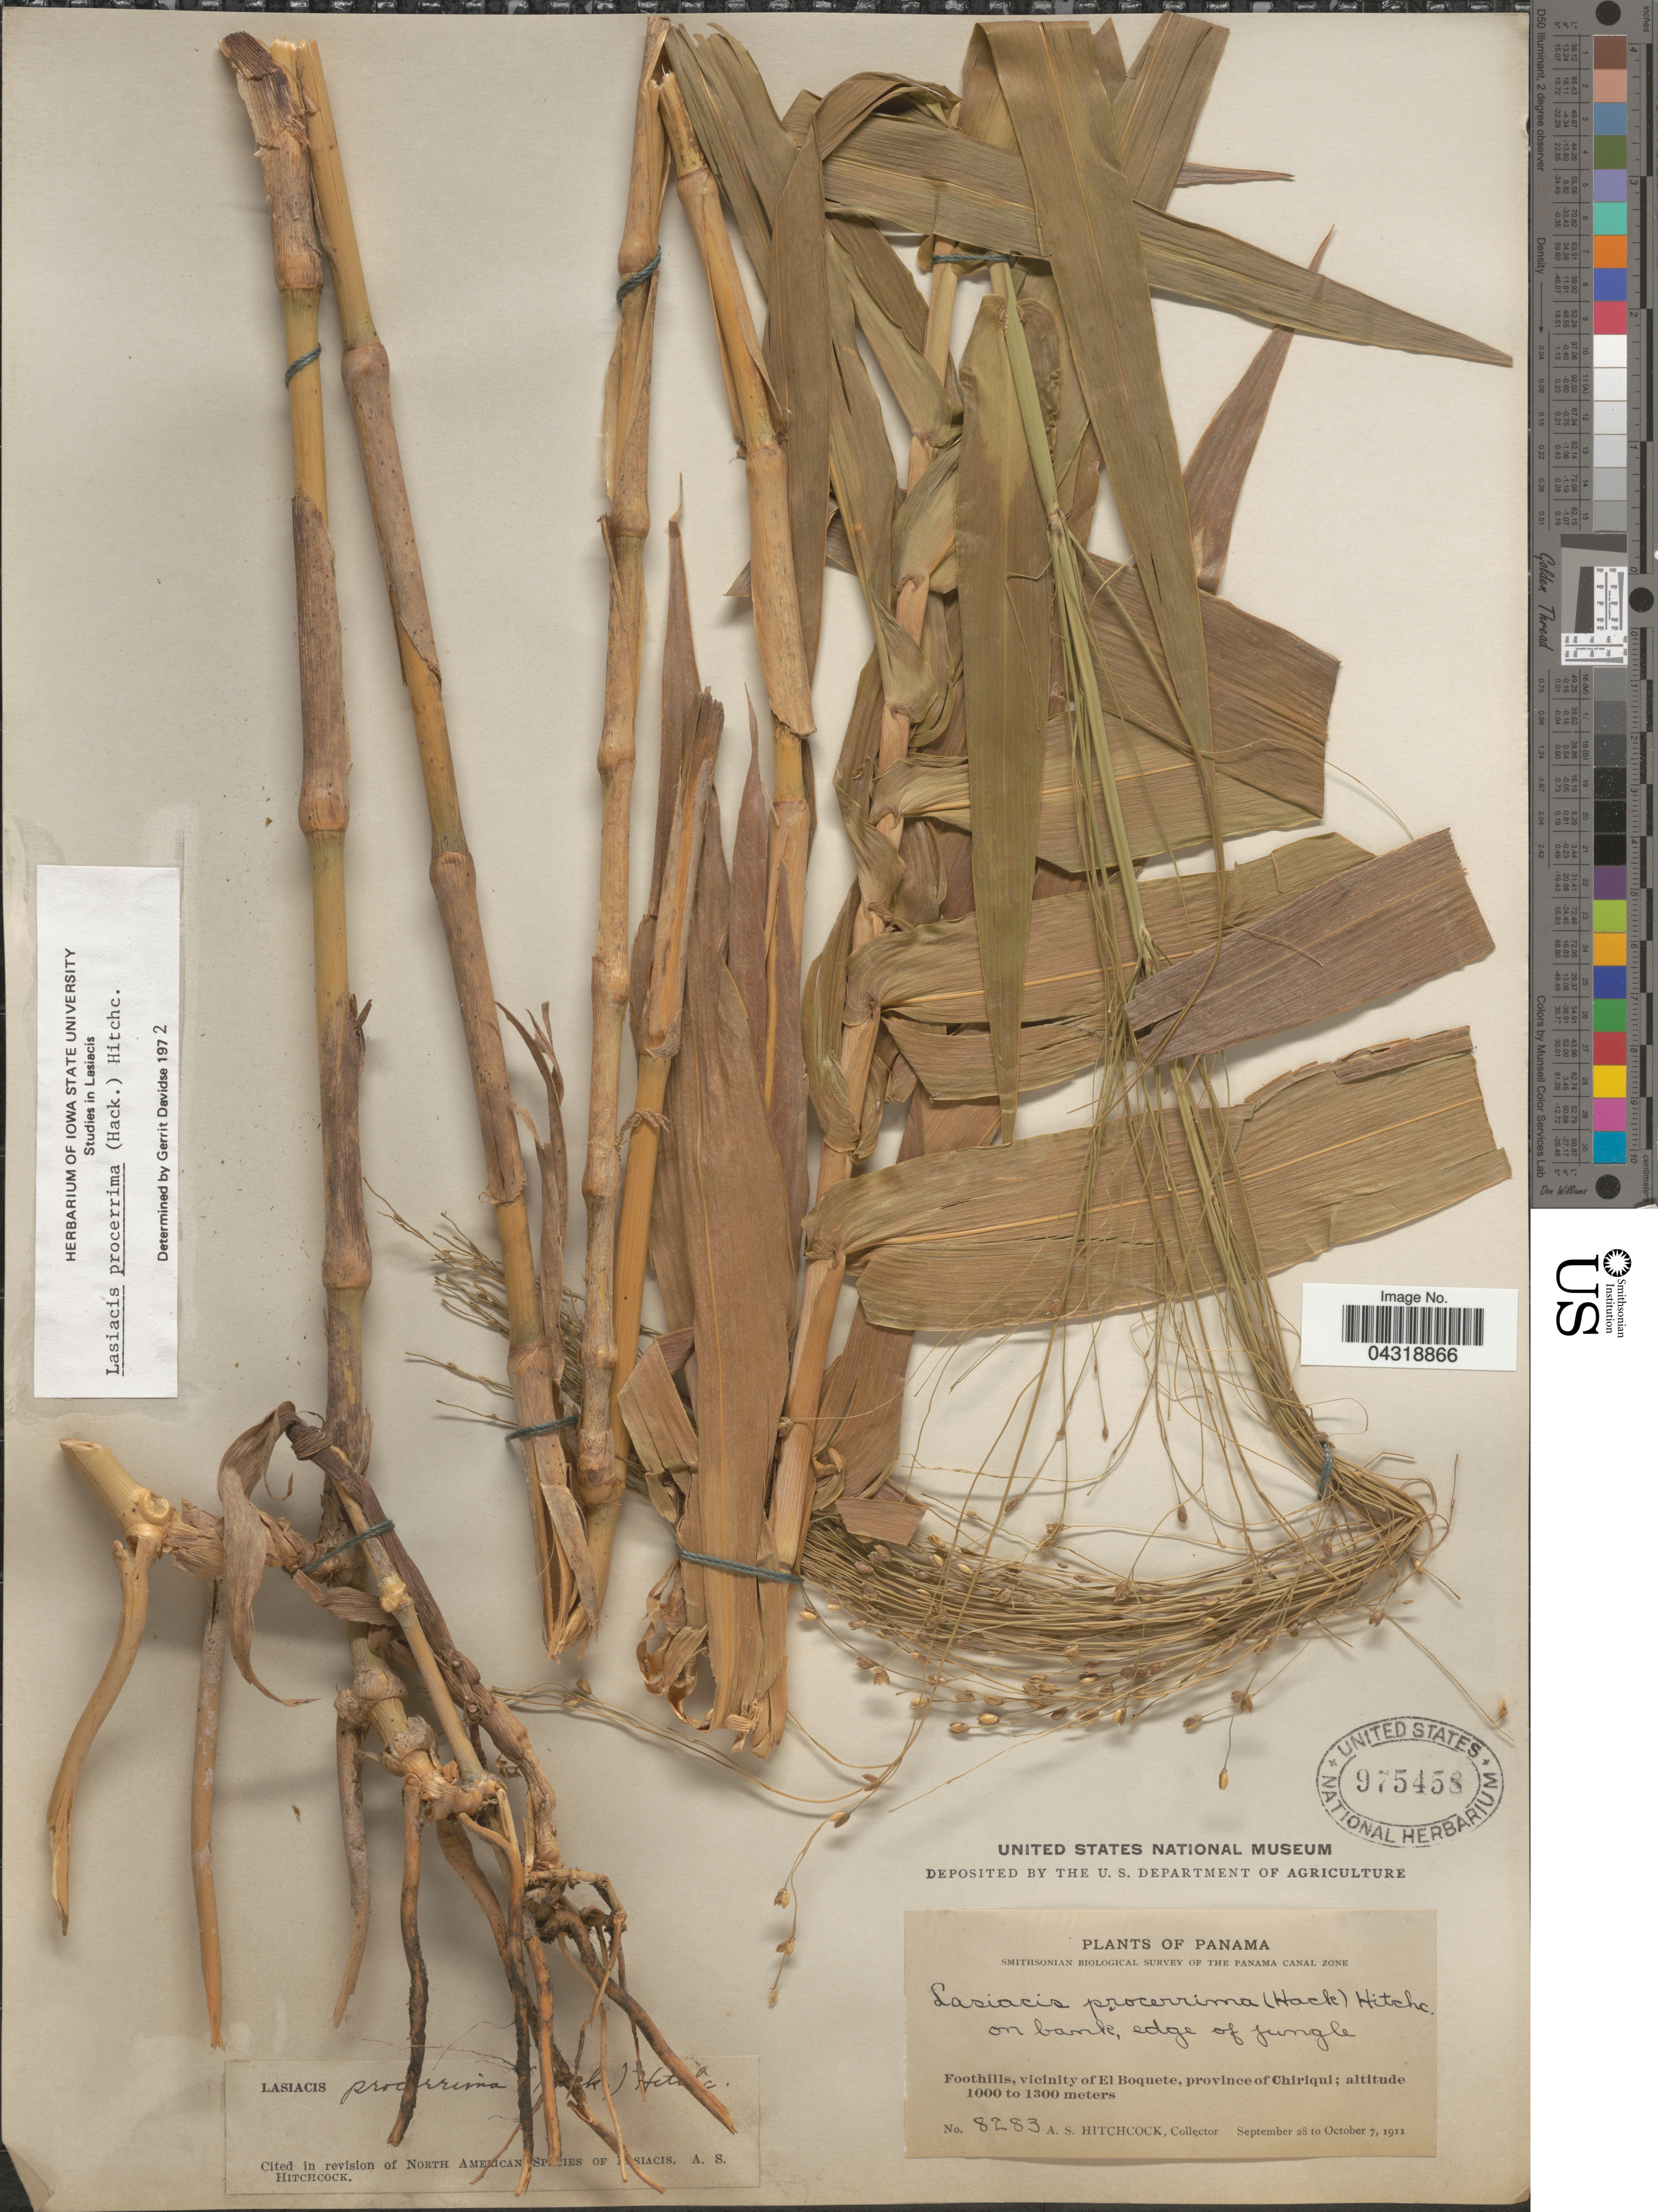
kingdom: Plantae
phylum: Tracheophyta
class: Liliopsida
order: Poales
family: Poaceae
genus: Lasiacis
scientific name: Lasiacis procerrima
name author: (Hack.) Hitchc.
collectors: A. S. Hitchcock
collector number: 8283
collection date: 1911-09-28/1911-10-07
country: Panama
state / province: Chiriqui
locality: Smithsonian Biological Survey of the Panama Canal Zone. Foothills, vicinity of El Boquete.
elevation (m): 1000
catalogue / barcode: US 975458